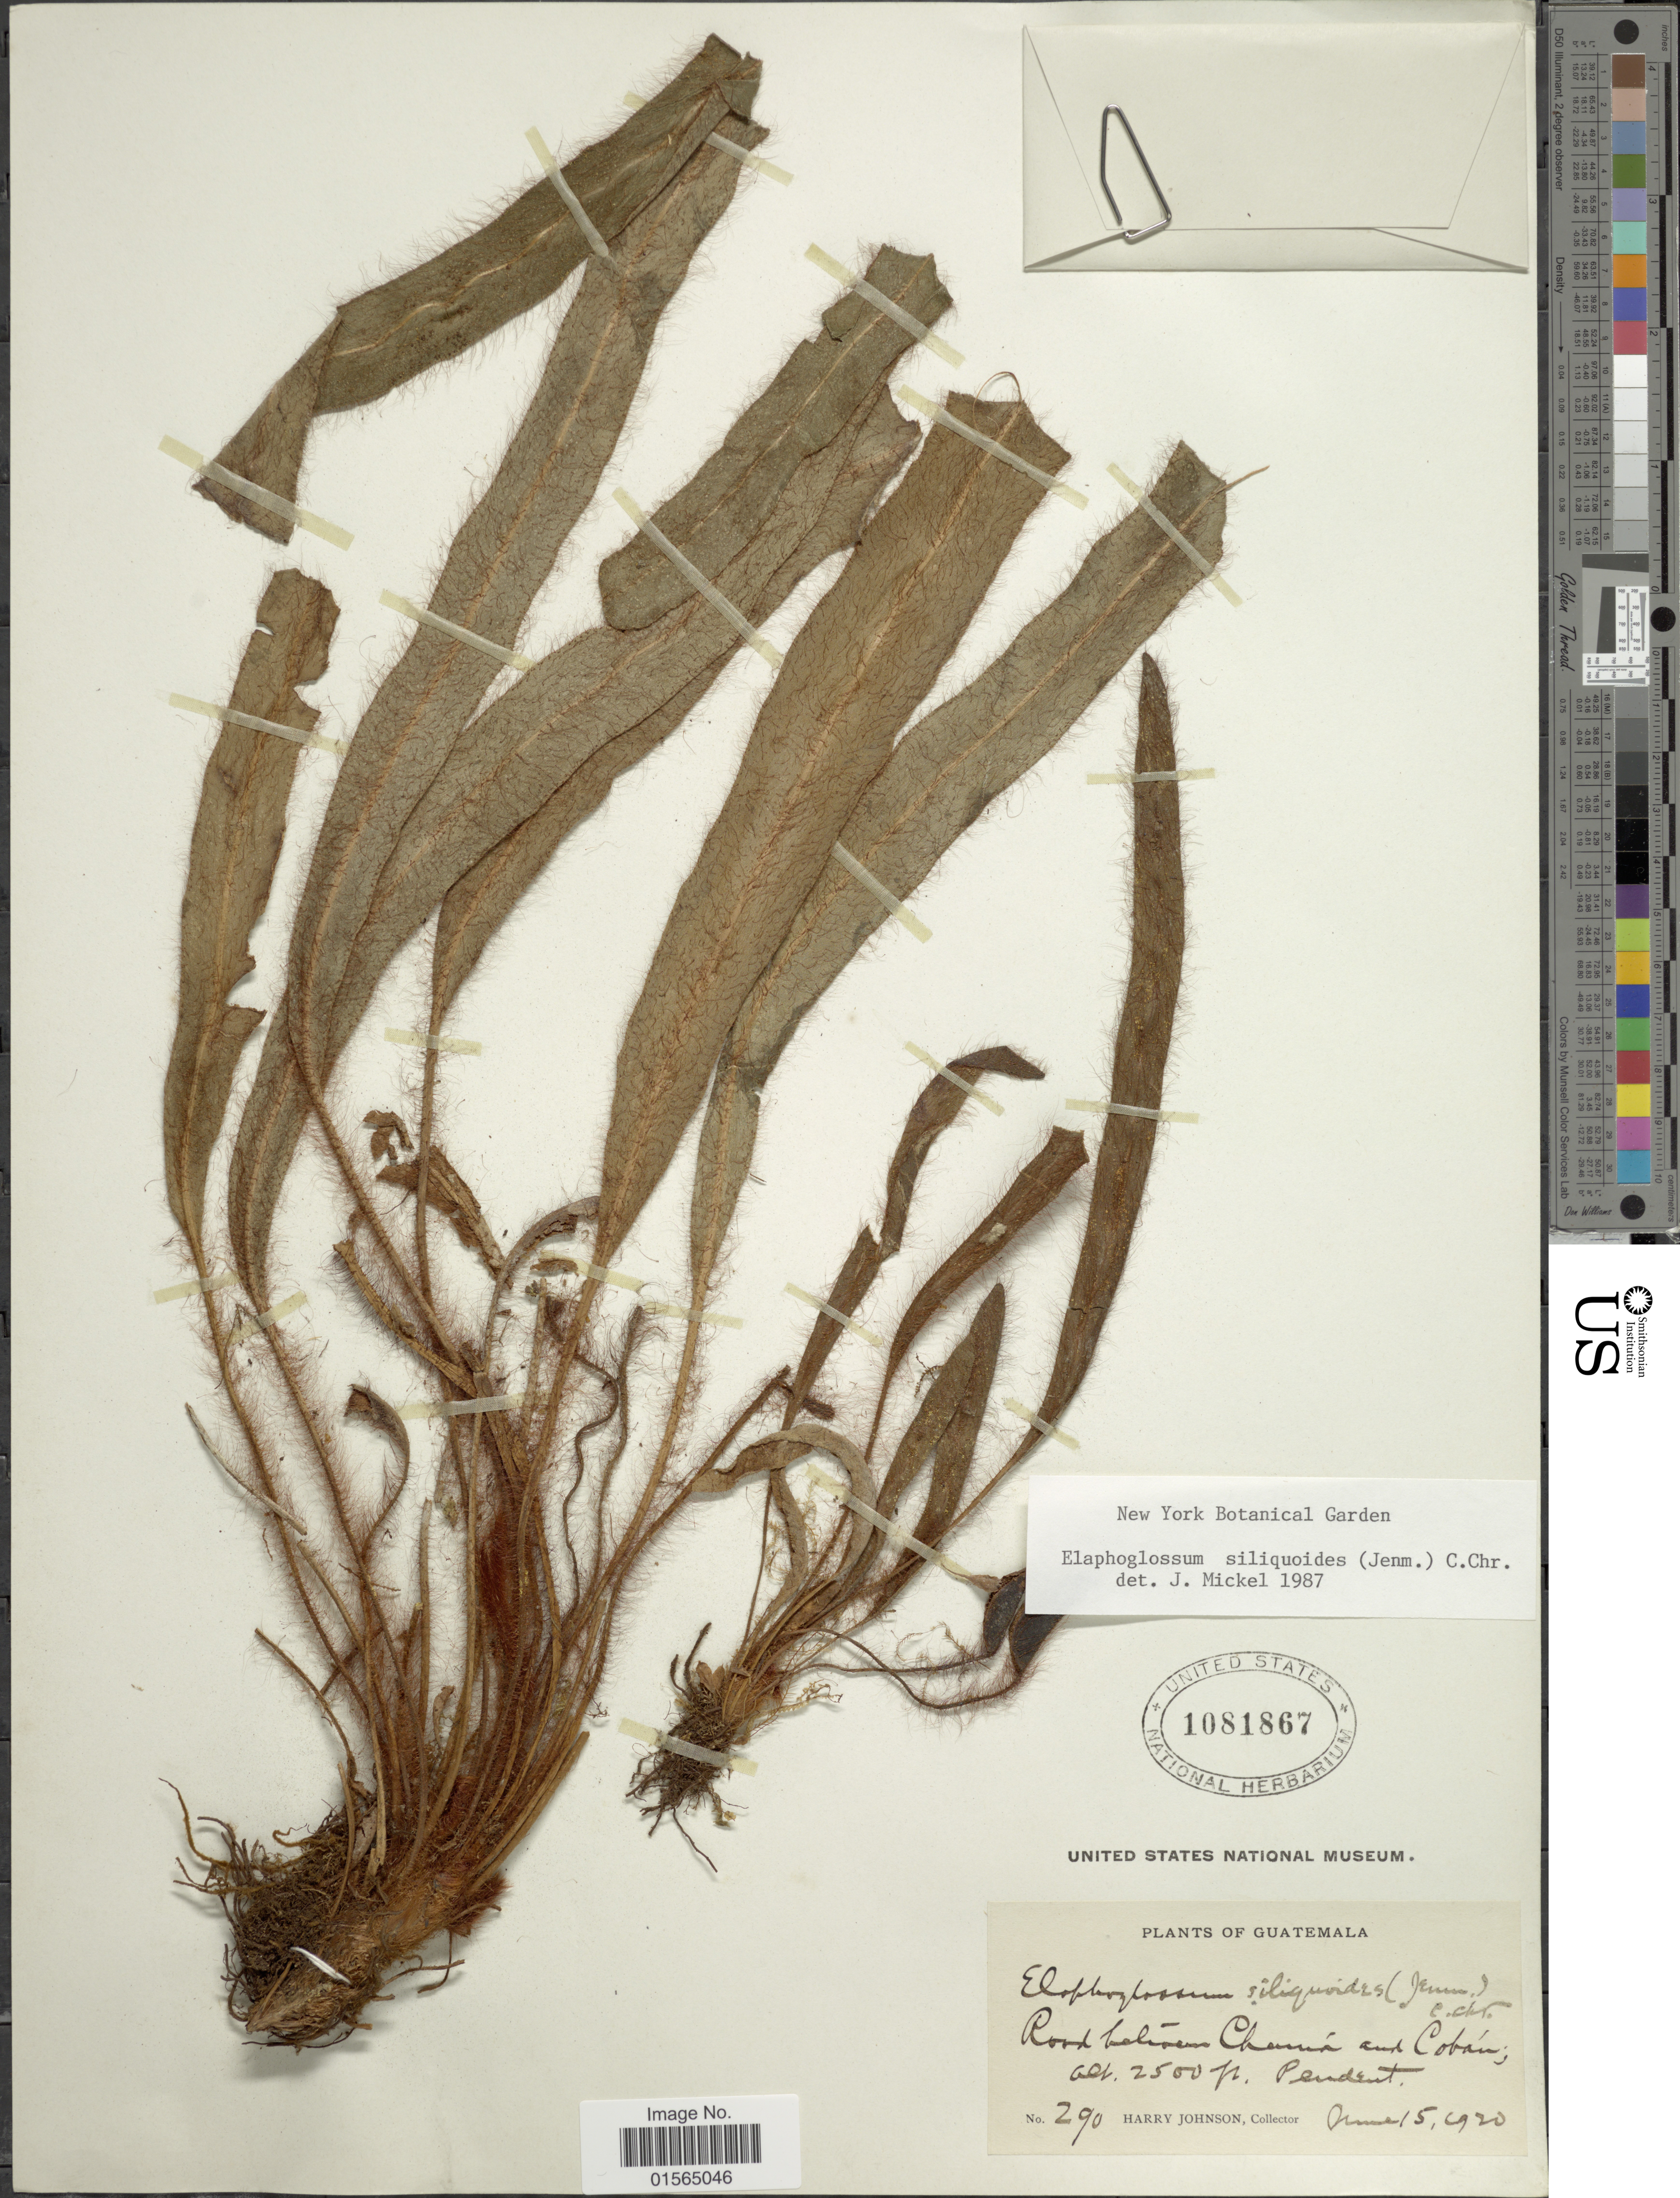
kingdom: Plantae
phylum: Tracheophyta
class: Polypodiopsida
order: Polypodiales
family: Dryopteridaceae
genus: Elaphoglossum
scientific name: Elaphoglossum siliquoides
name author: (Jenman) C. Chr.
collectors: H. Johnson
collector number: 290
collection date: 1920-06-15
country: Guatemala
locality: Road below Chama and Coban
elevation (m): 762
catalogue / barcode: US 1081867